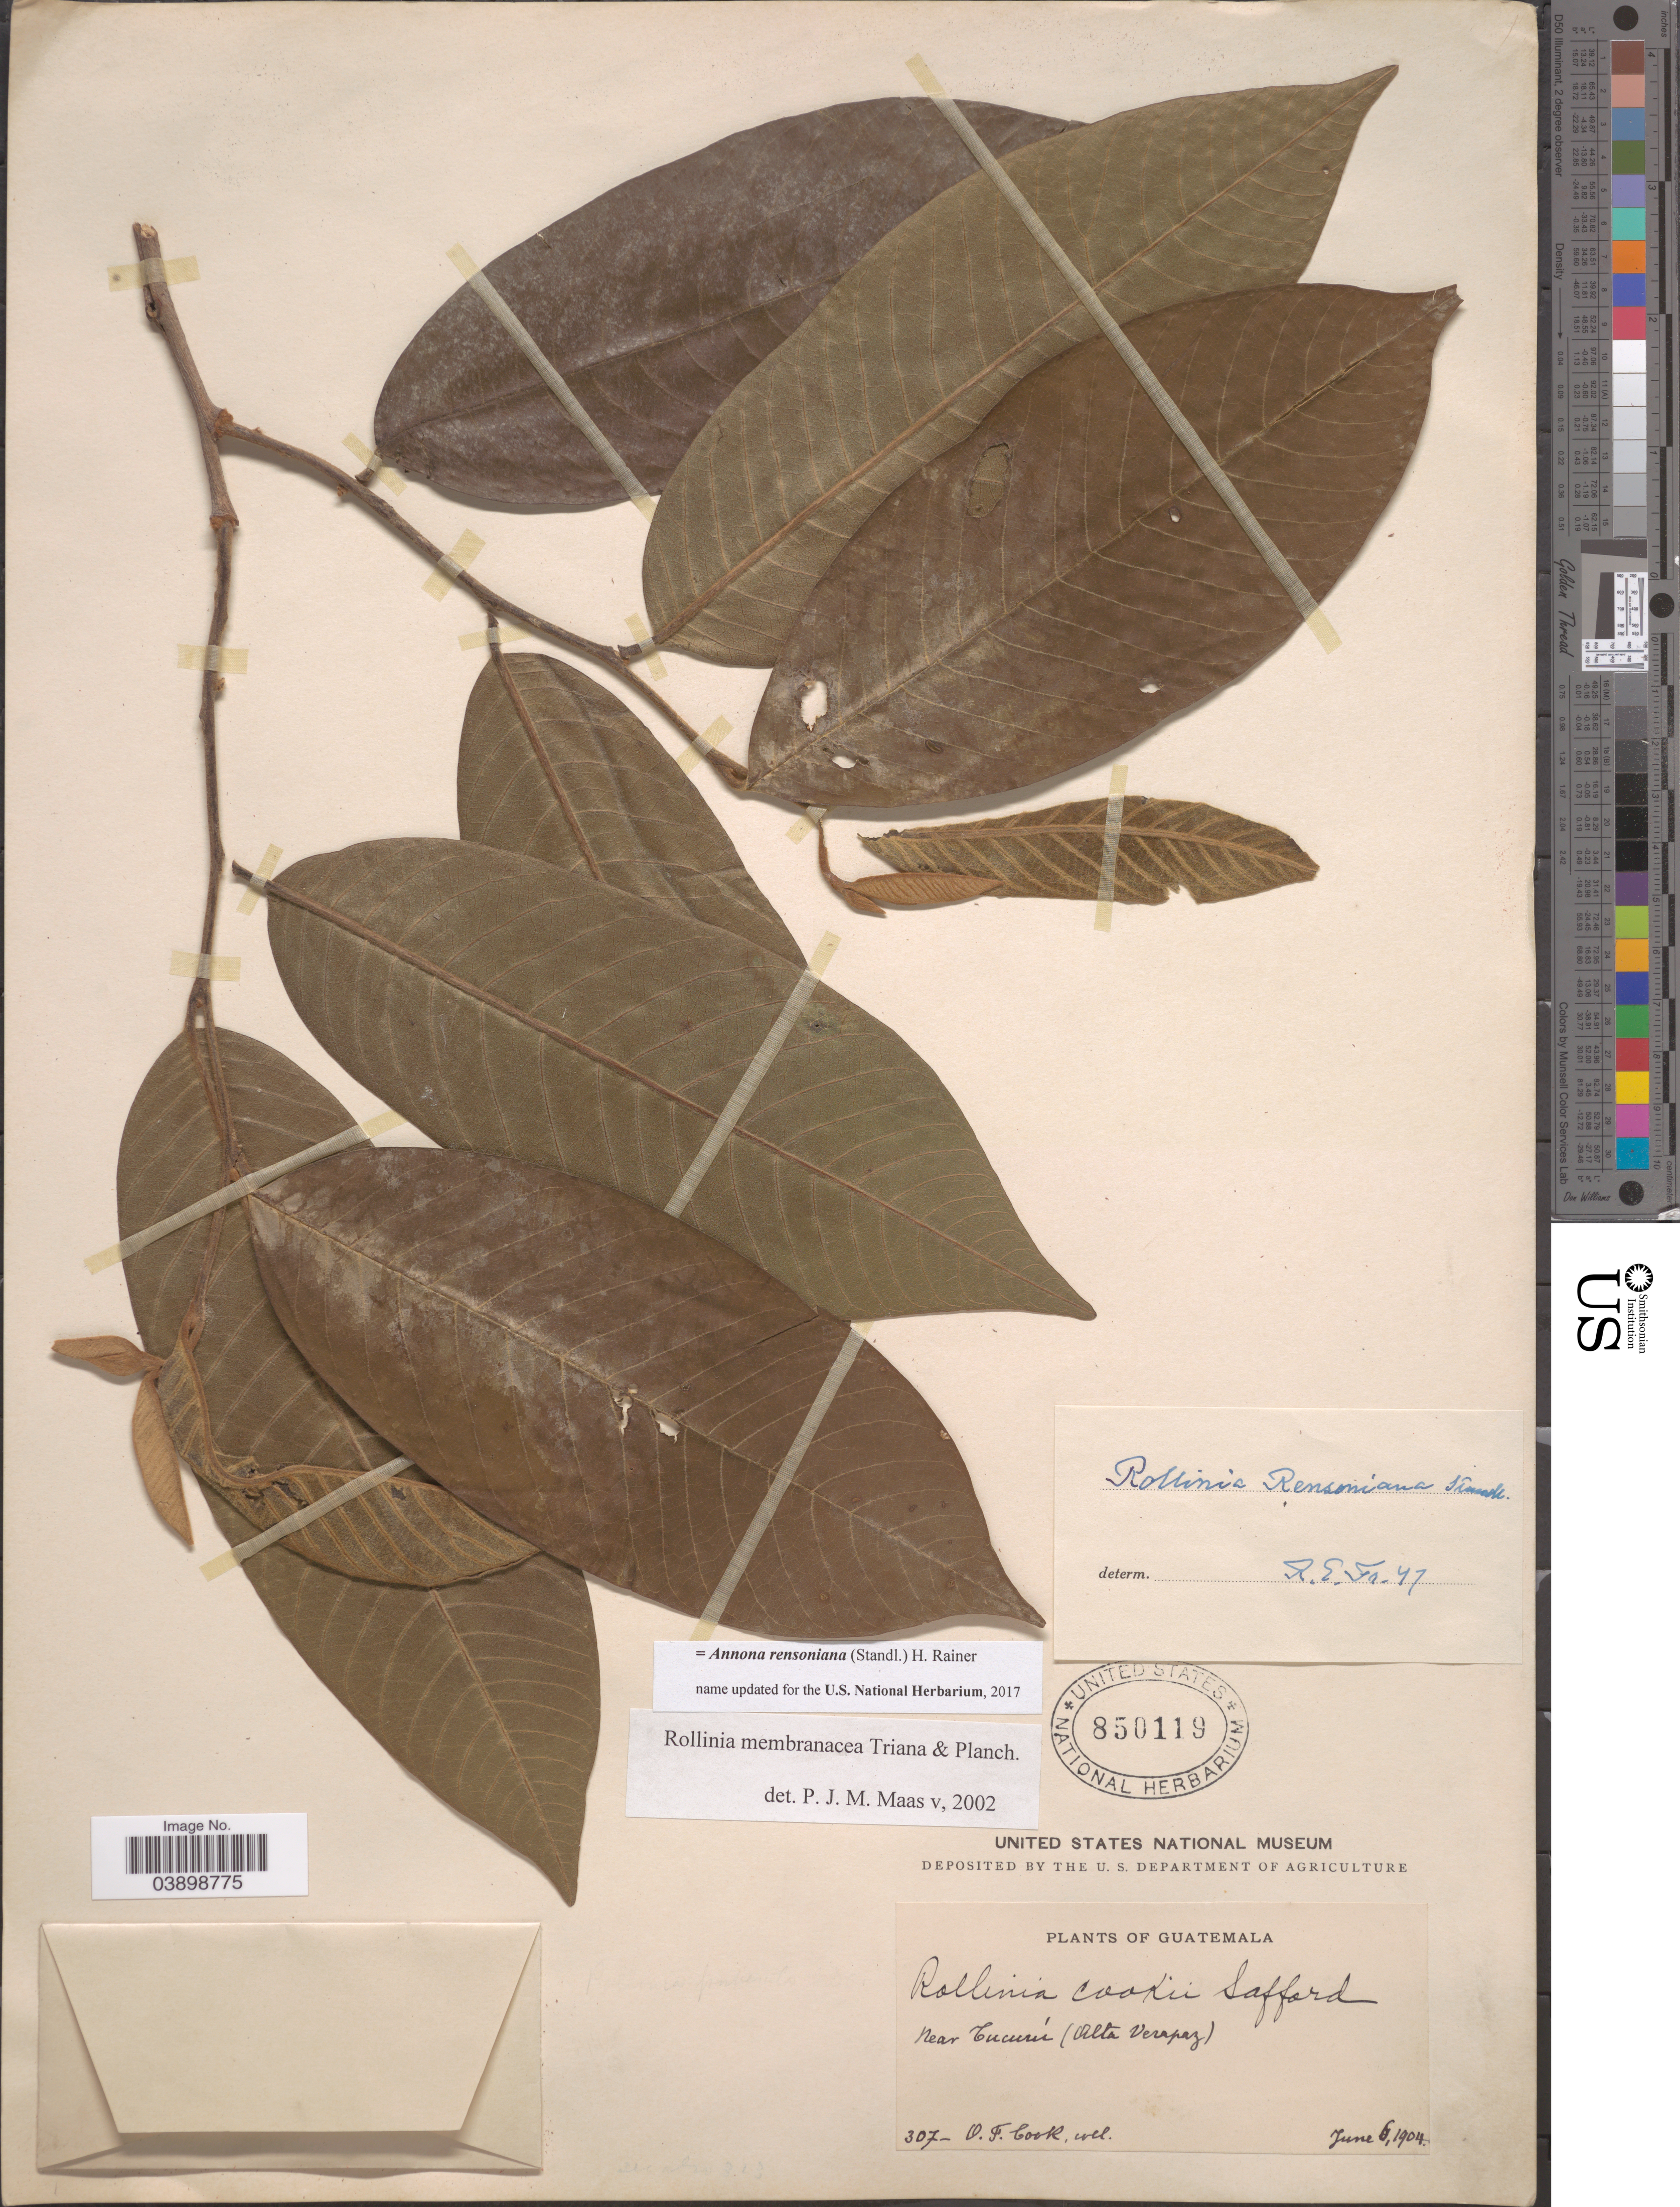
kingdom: Plantae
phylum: Tracheophyta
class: Magnoliopsida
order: Magnoliales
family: Annonaceae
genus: Annona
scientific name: Annona rensoniana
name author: (Standl.) H. Rainer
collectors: O. F. Cook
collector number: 307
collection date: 1904-06-06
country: Guatemala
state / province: Alta Verapaz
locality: Near Tucurú.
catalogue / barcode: US 850119